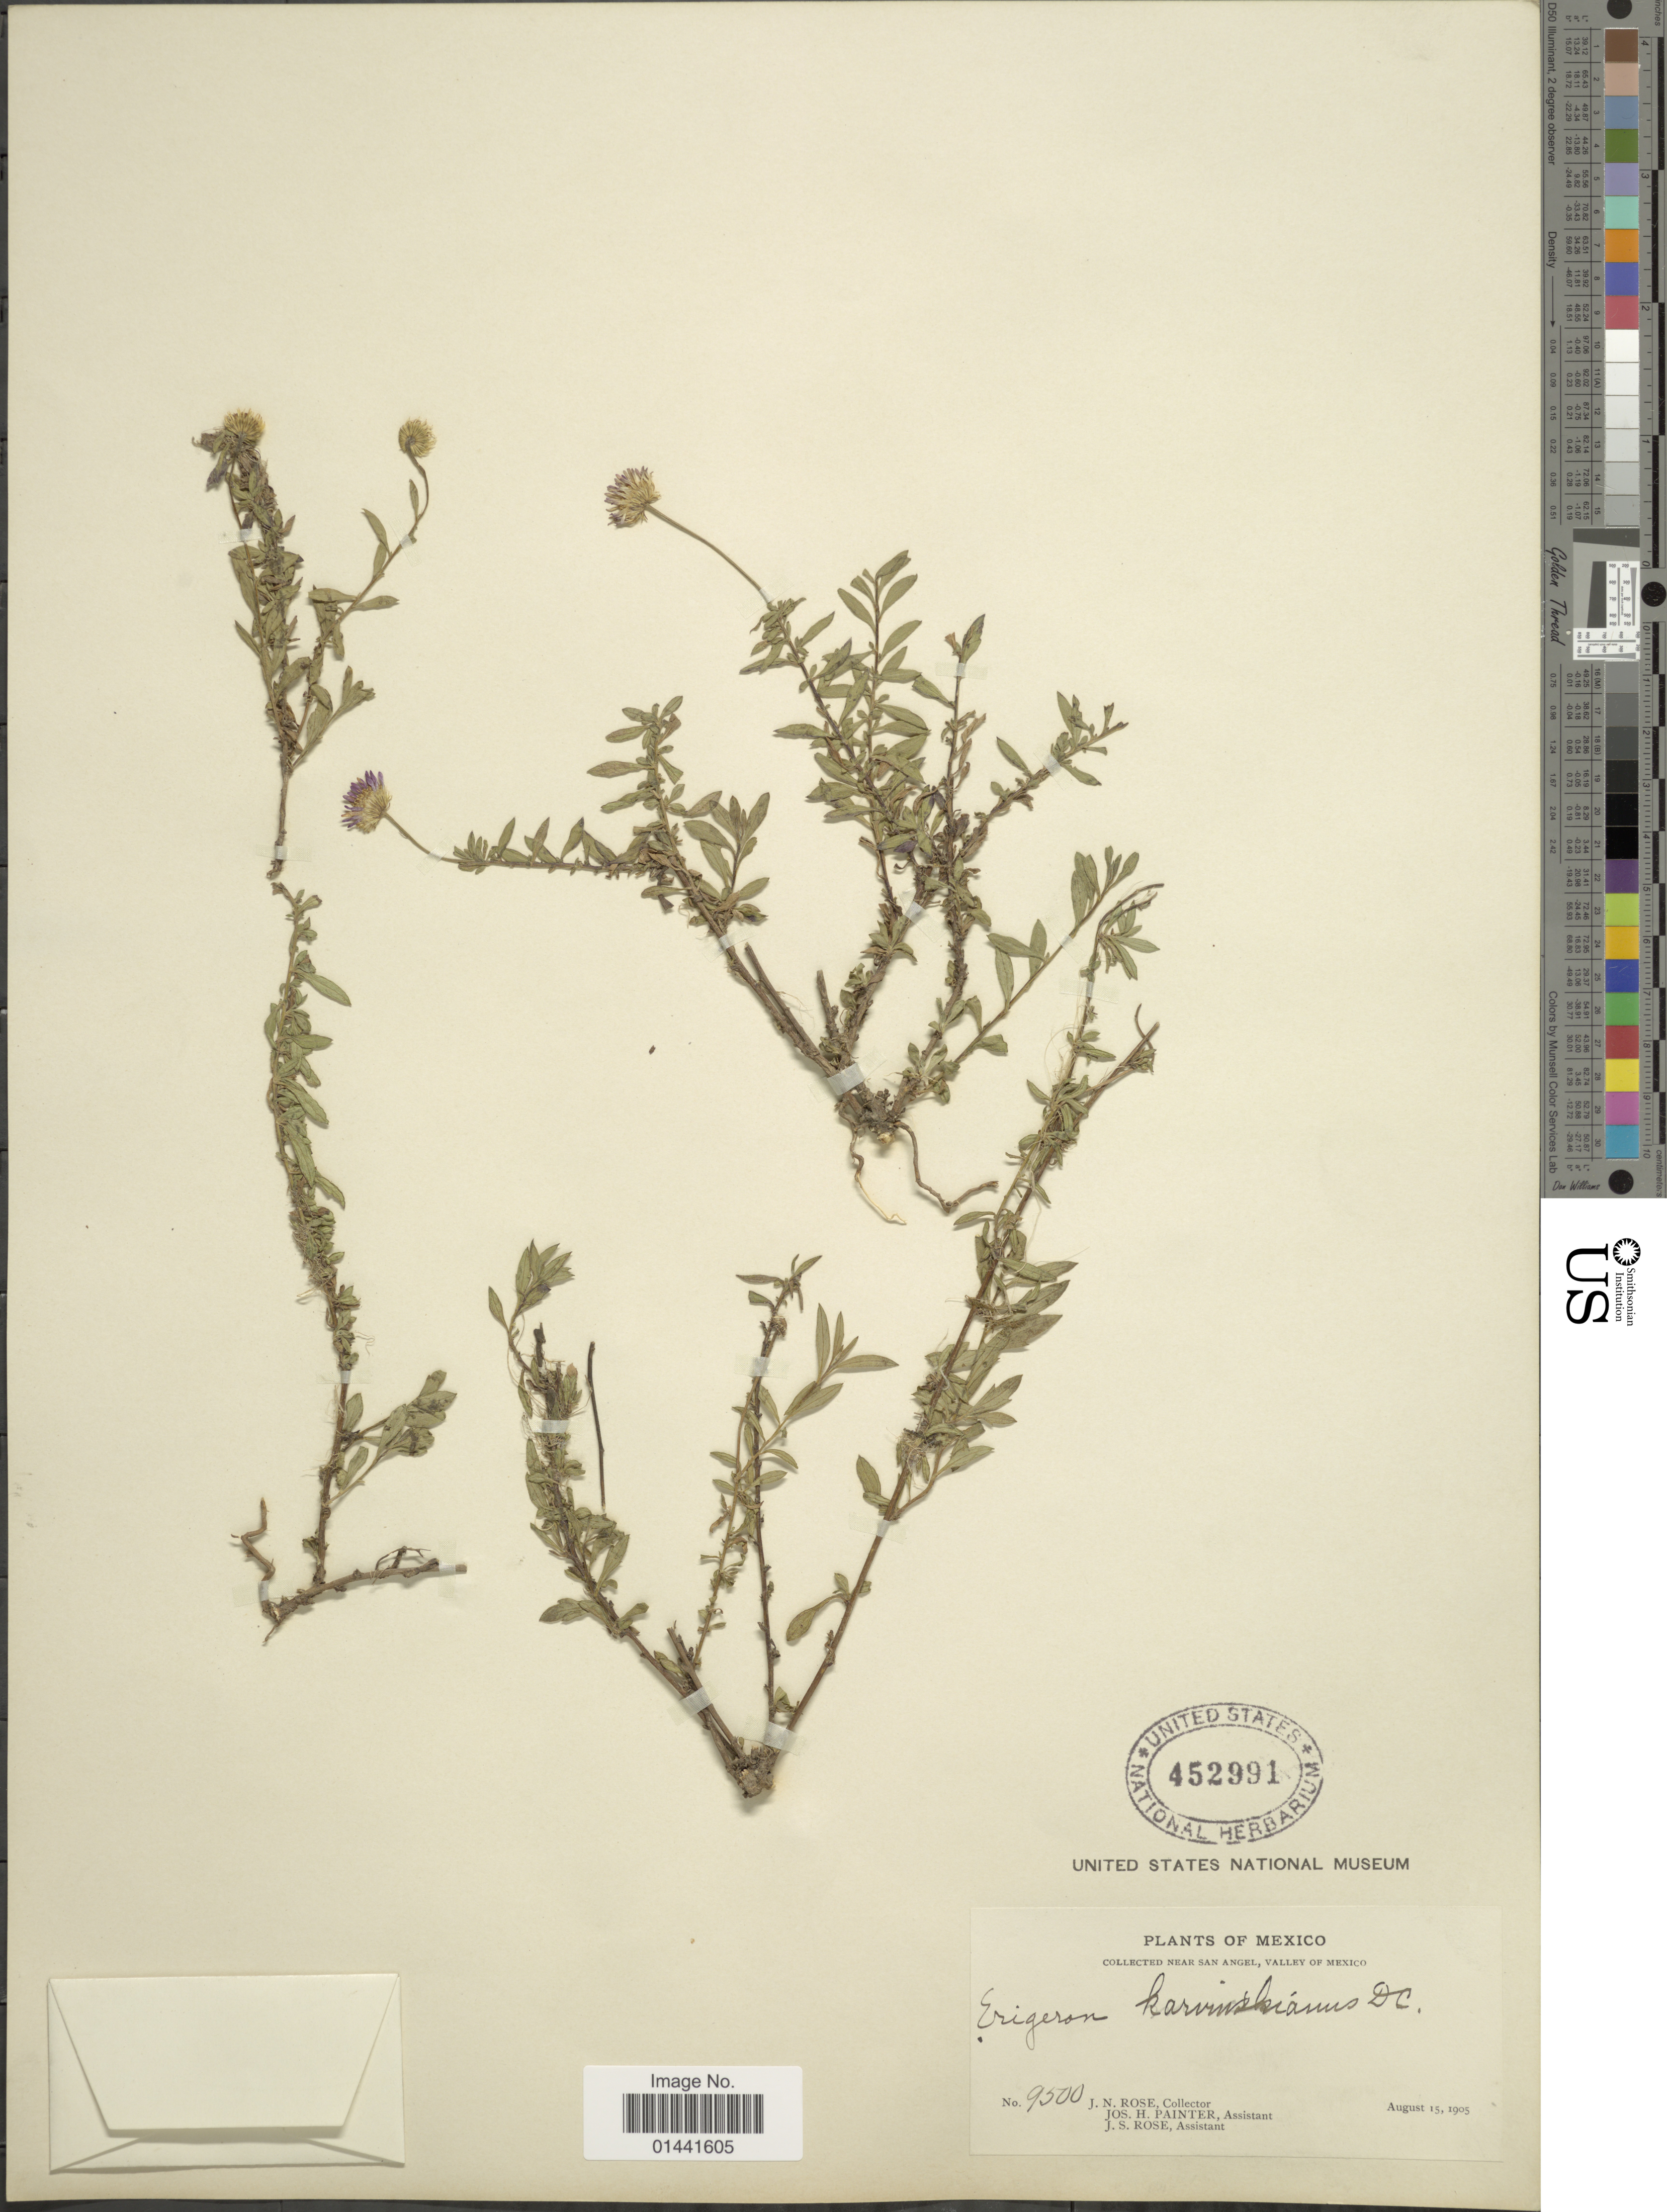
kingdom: Plantae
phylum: Tracheophyta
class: Magnoliopsida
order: Asterales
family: Asteraceae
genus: Erigeron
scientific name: Erigeron karvinskianus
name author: DC.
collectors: J. N. Rose, J. H. Painter & J. S. Rose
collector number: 9500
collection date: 1905-08-15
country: Mexico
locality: Near San Angel, Valley of Mexico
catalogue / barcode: US 452991